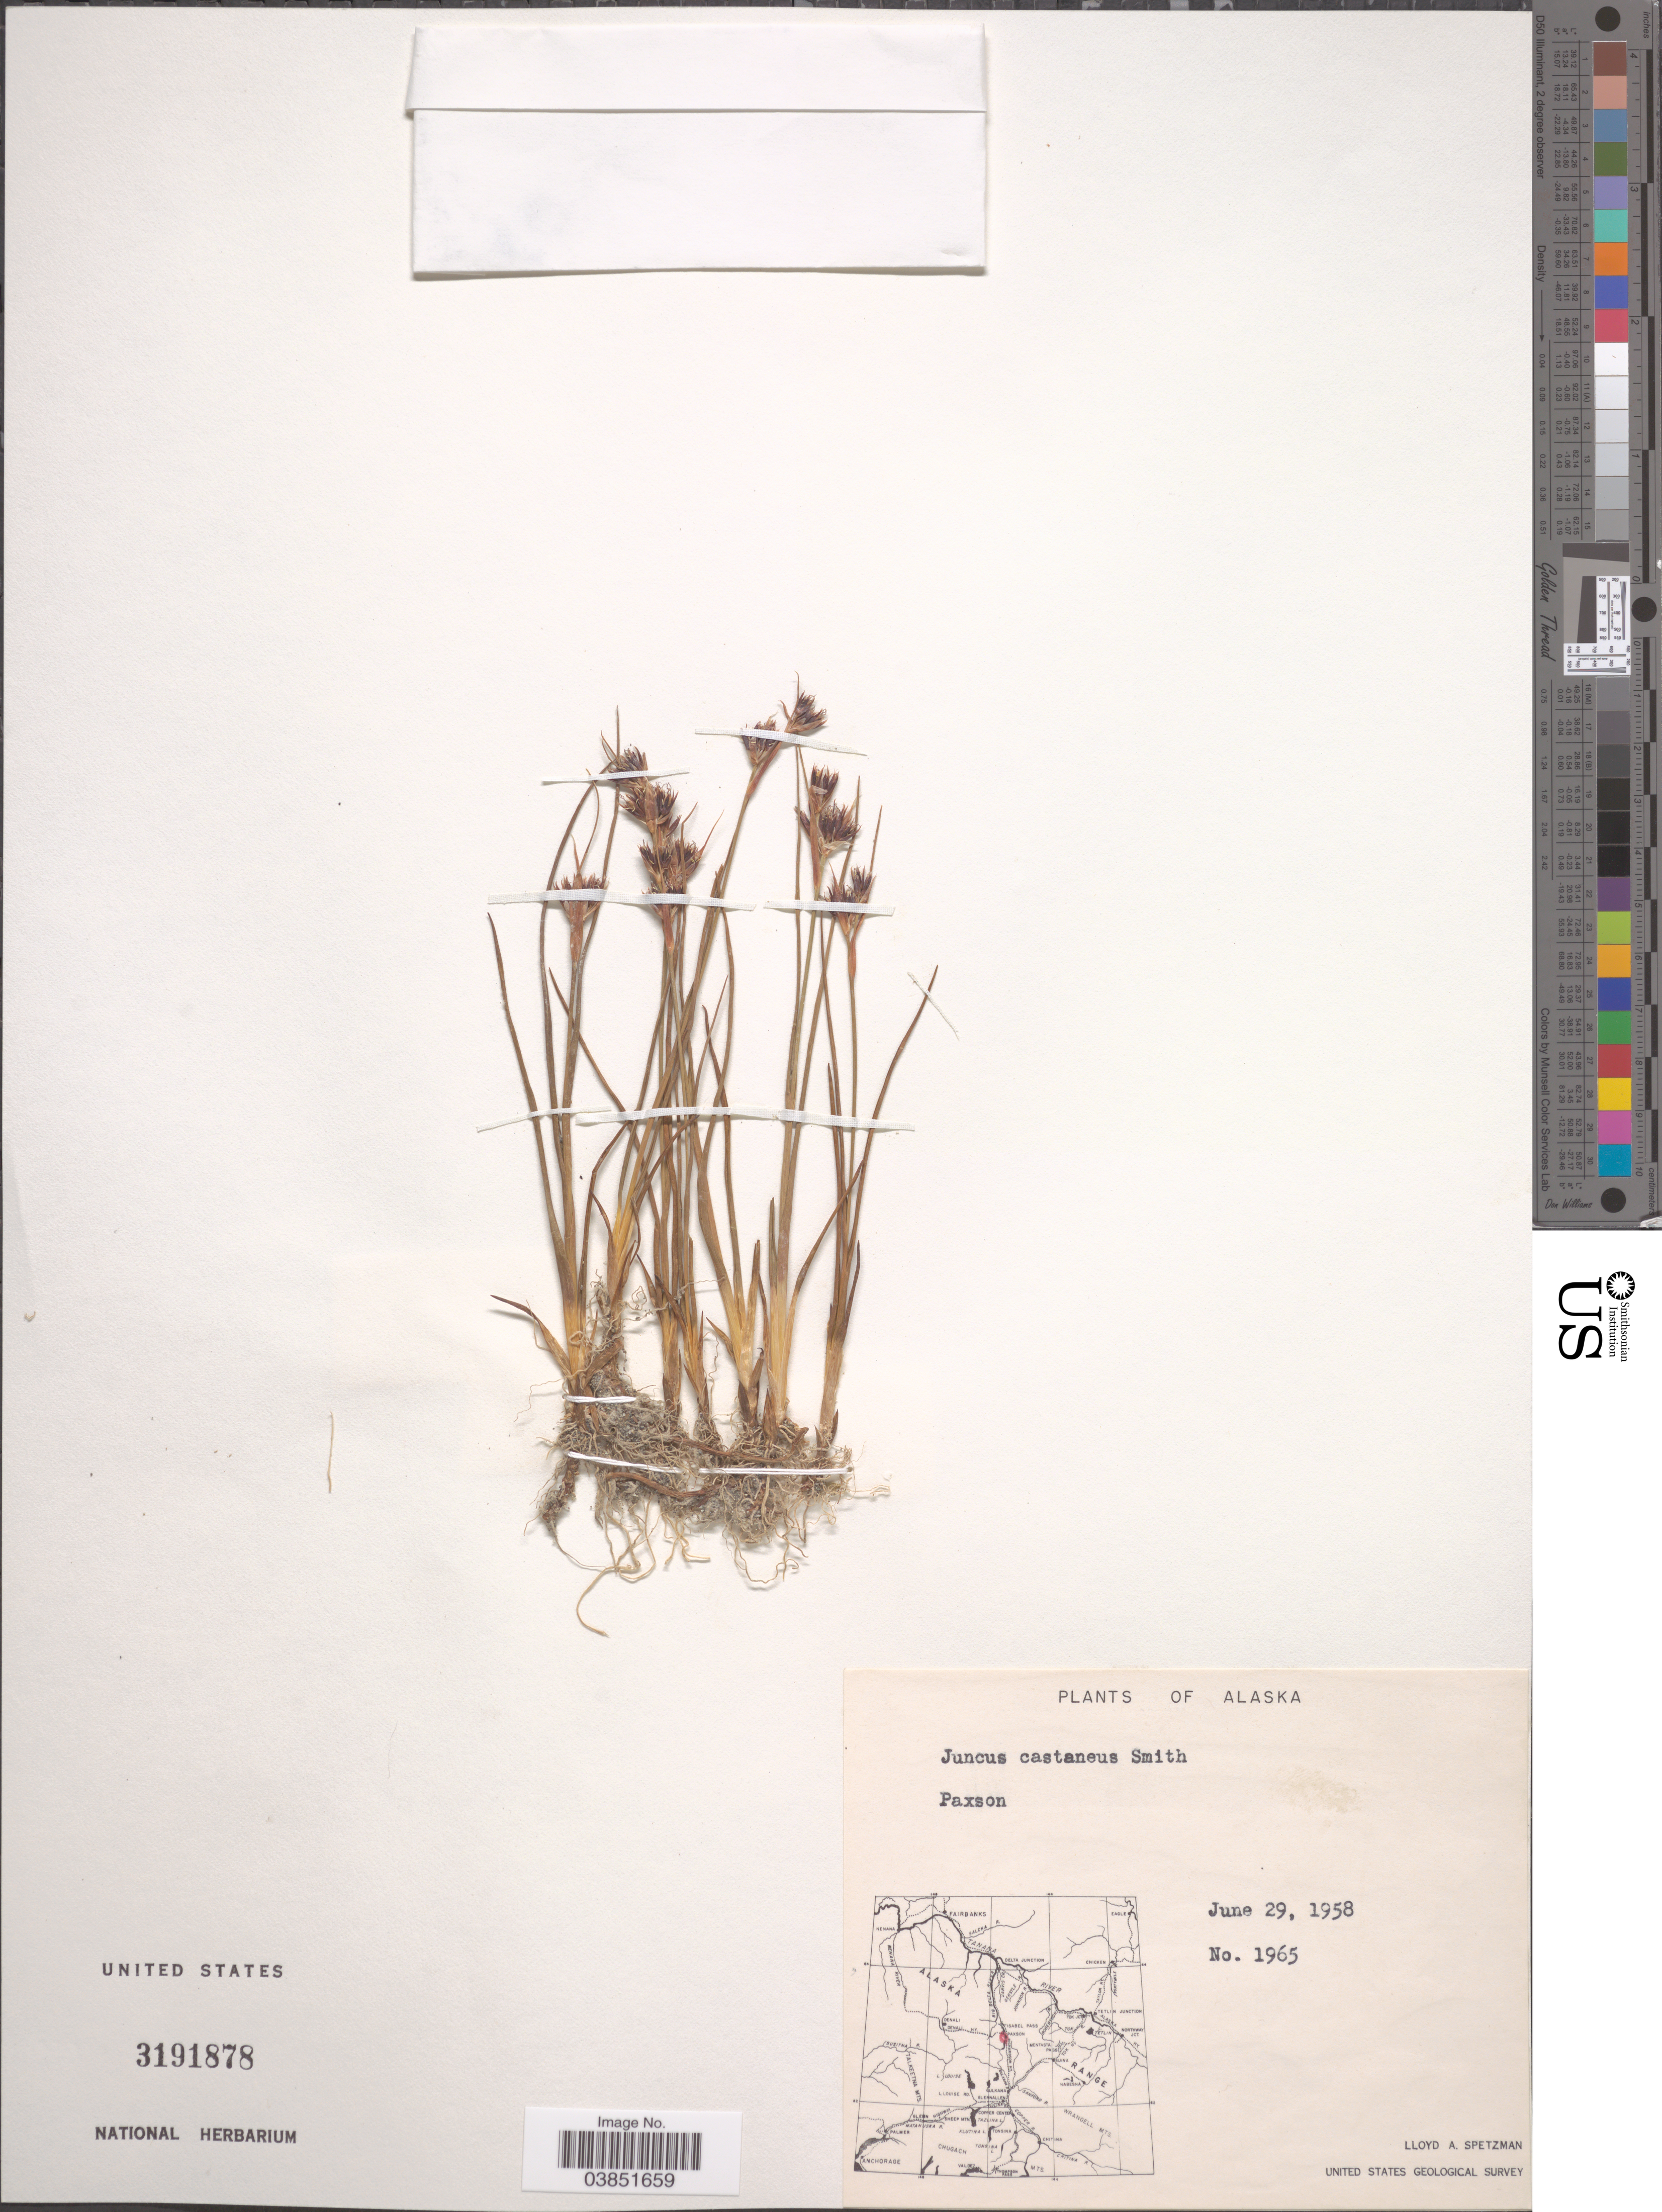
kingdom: Plantae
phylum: Tracheophyta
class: Liliopsida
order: Poales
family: Juncaceae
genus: Juncus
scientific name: Juncus castaneus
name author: Sm.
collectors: L. Spetzman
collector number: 1965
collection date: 1958-06-29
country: United States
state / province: Alaska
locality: Paxson.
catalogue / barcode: US 3191878